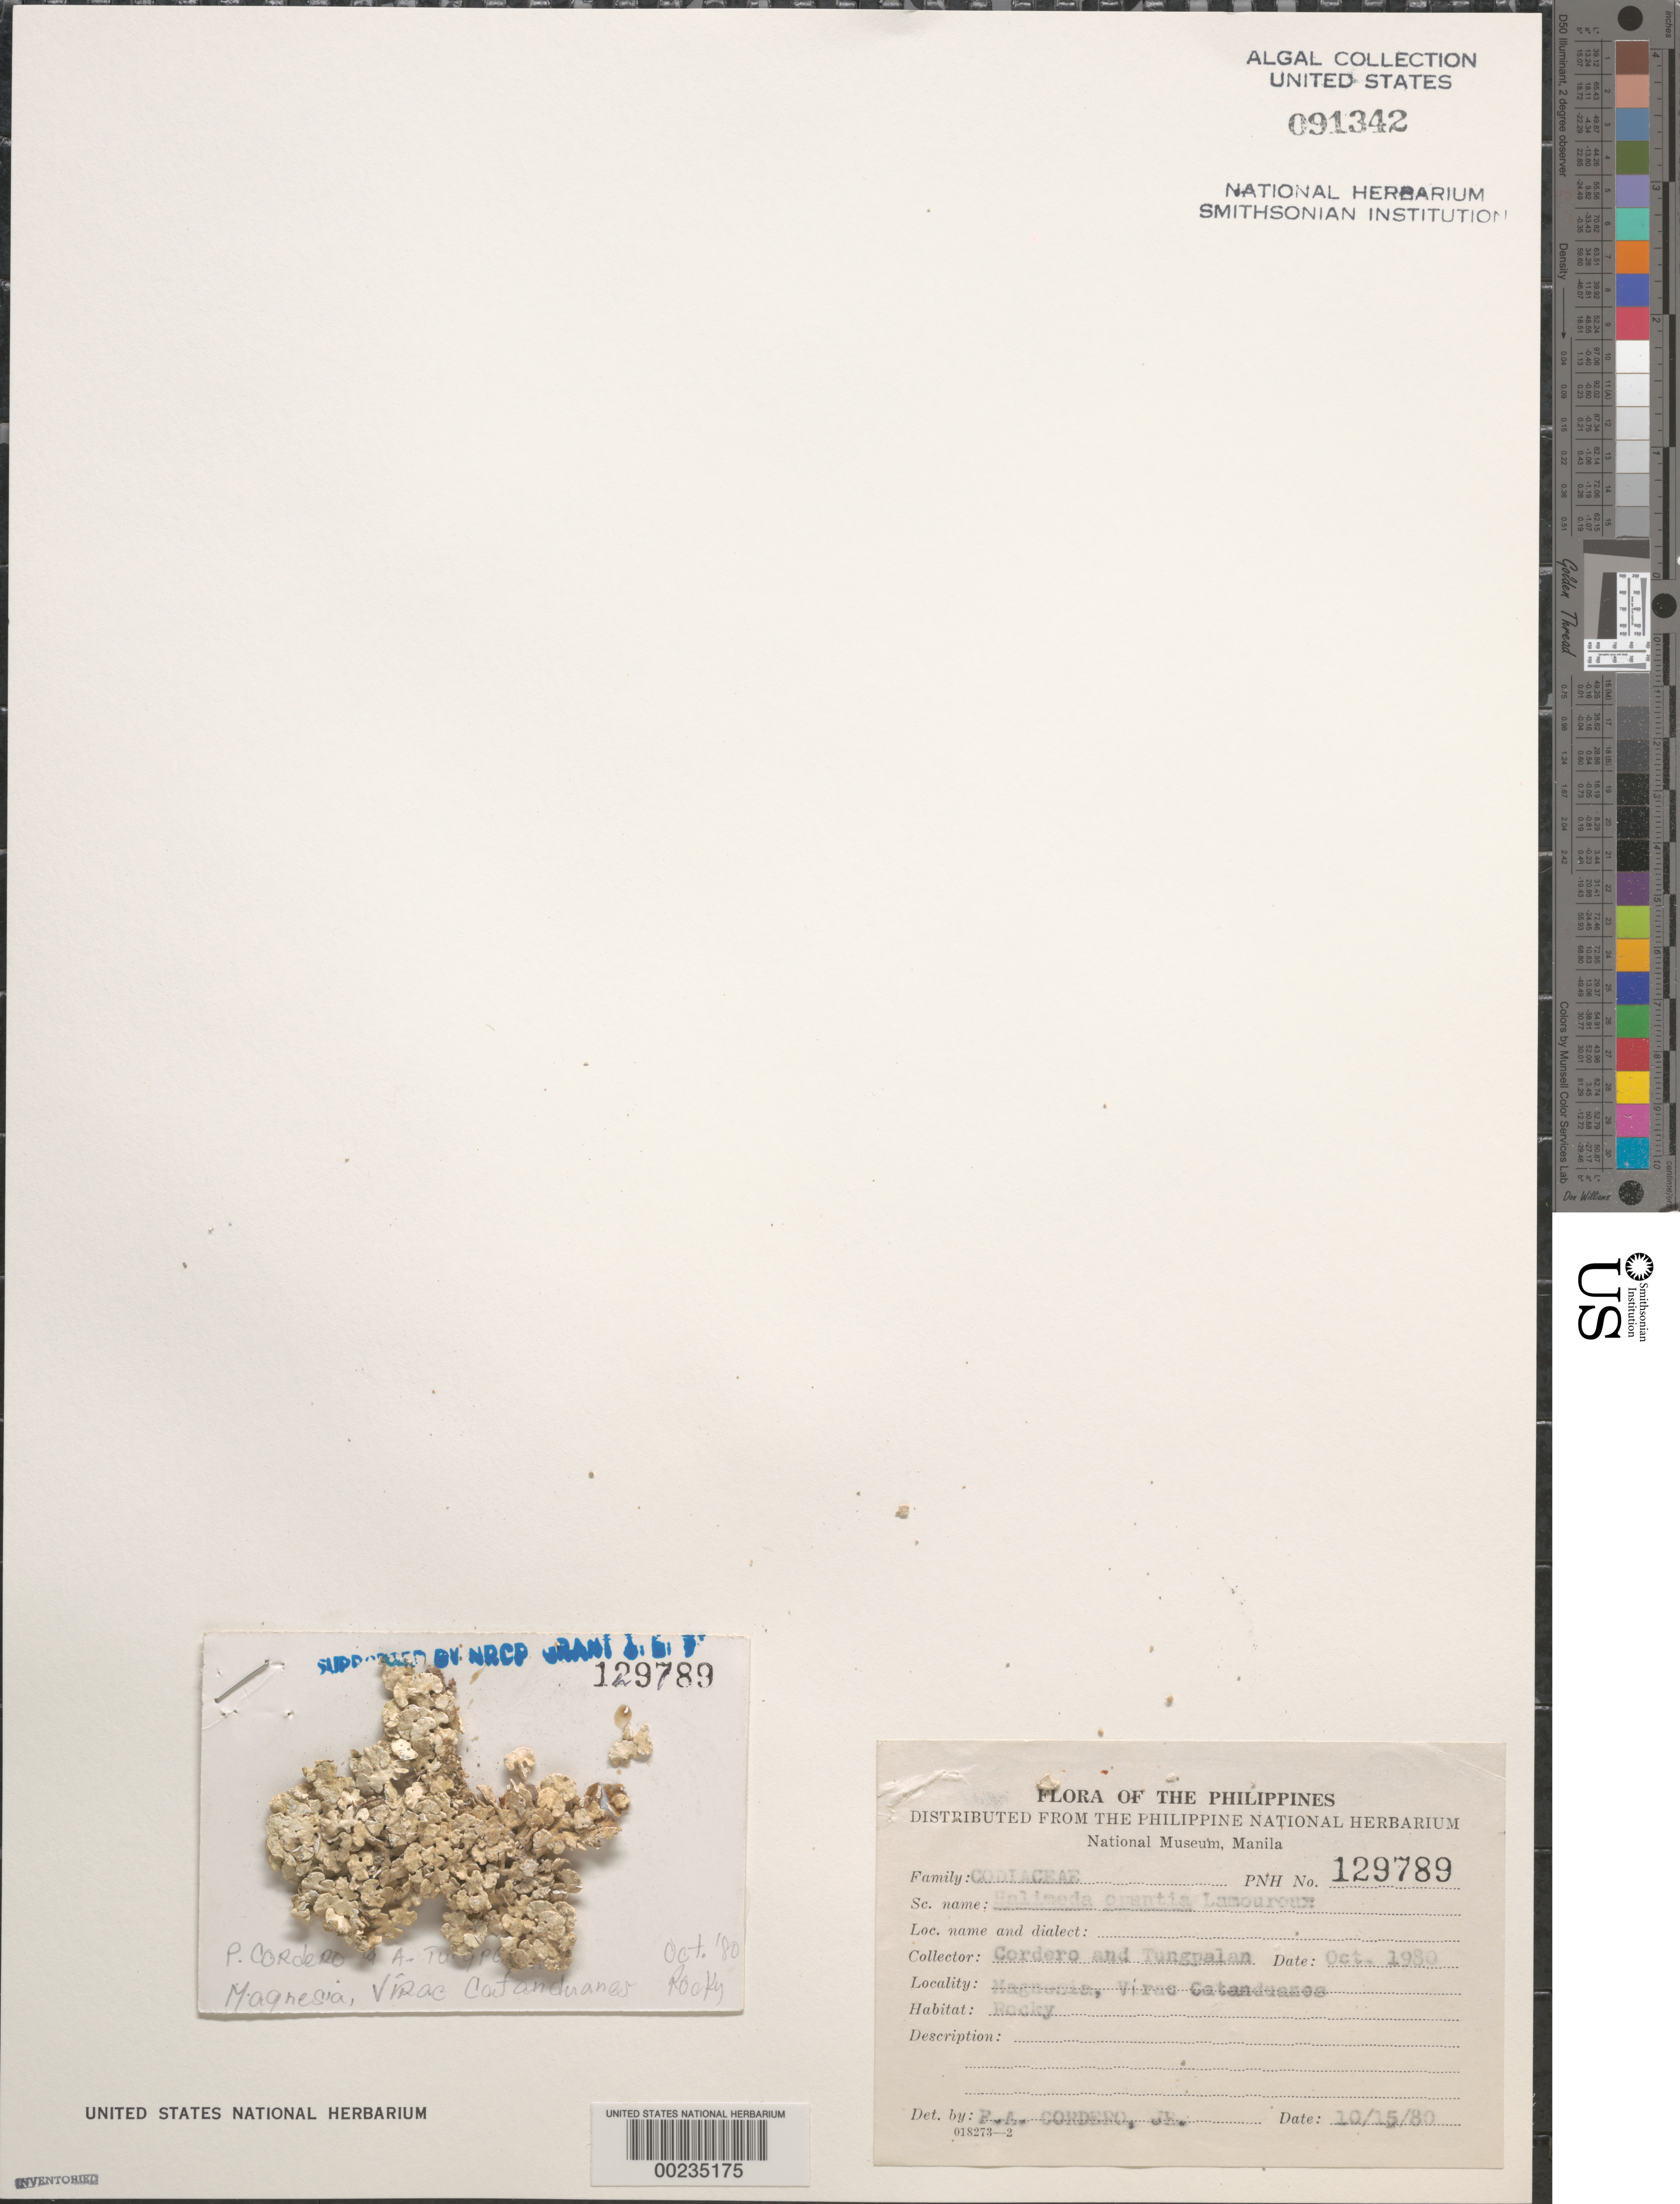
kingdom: Plantae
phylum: Chlorophyta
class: Ulvophyceae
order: Bryopsidales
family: Halimedaceae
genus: Halimeda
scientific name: Halimeda opuntia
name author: (L.) J.V.Lamouroux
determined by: Cordero, P. A., Jr.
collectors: P. A. Cordero & A. Tungpalan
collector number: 129789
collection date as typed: Oct 1980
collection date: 1980-10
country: Philippines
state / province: Bicol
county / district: Catanduanes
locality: Magnesia, virac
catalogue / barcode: US 91342